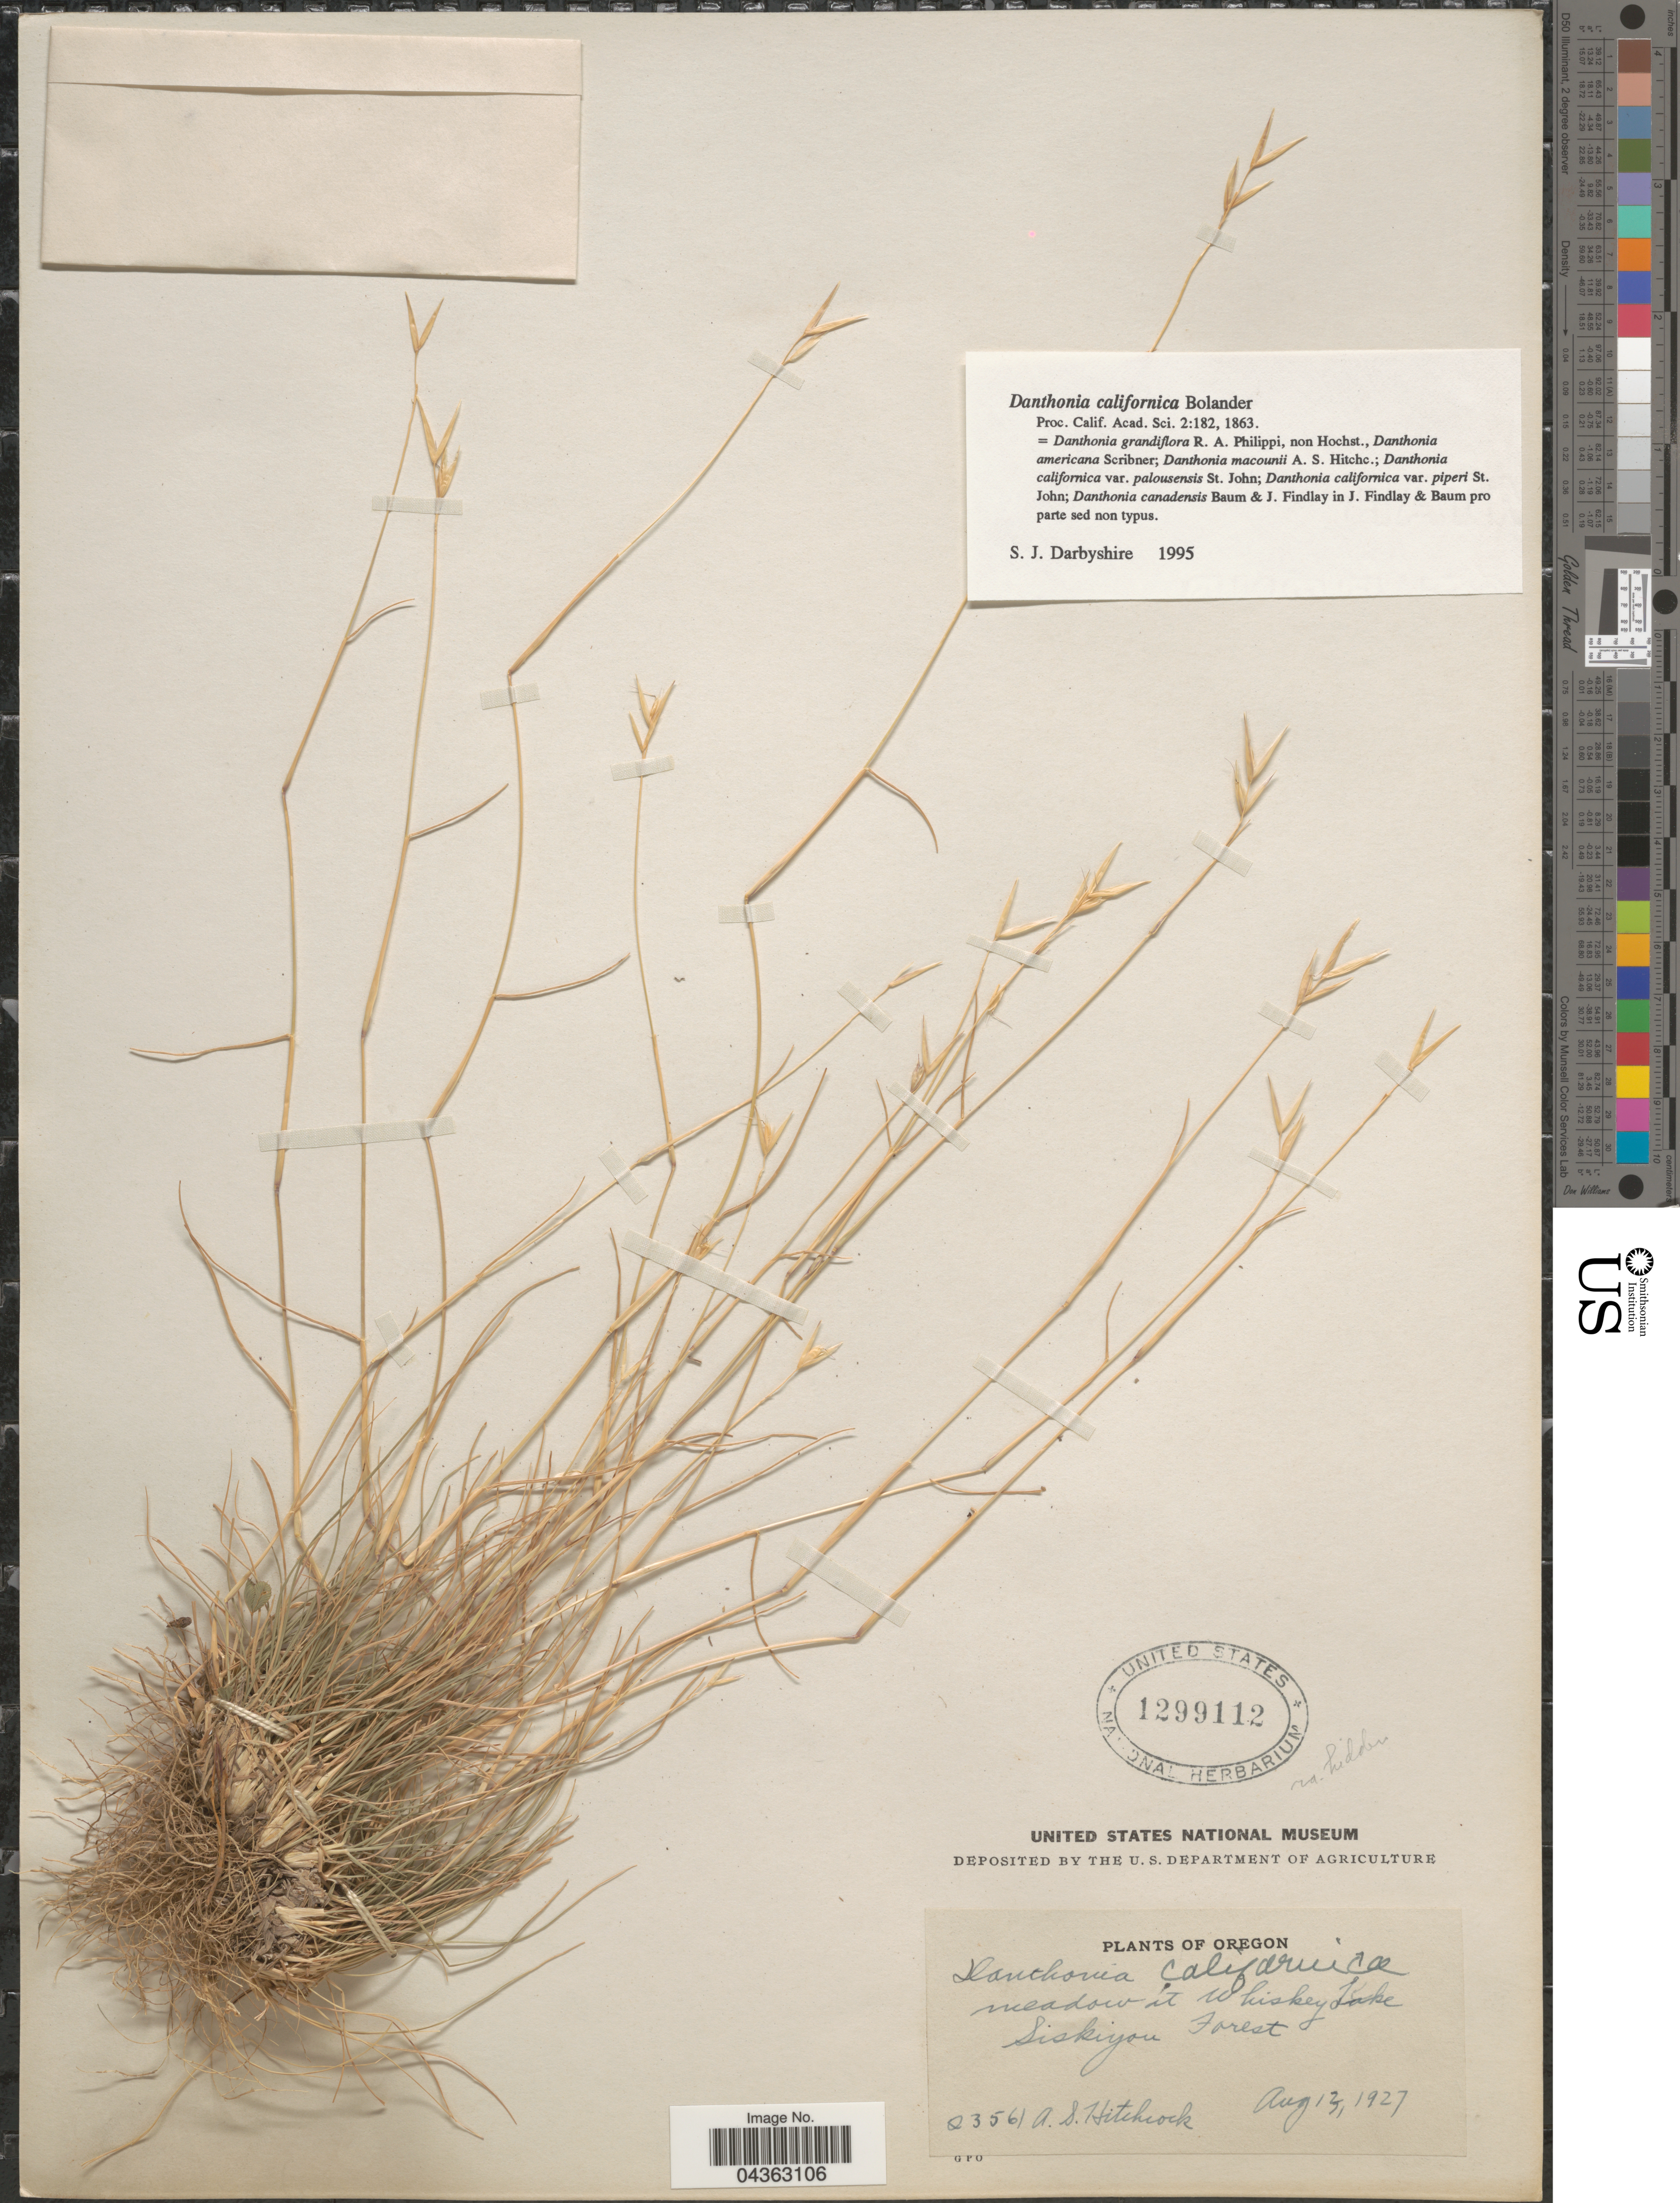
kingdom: Plantae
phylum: Tracheophyta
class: Liliopsida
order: Poales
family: Poaceae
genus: Danthonia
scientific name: Danthonia californica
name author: Bol.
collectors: A. S. Hitchcock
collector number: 23561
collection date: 1927-08-12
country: United States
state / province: Oregon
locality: Meadow at Whiskey Lake Siskiyou Forest.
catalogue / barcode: US 1299112